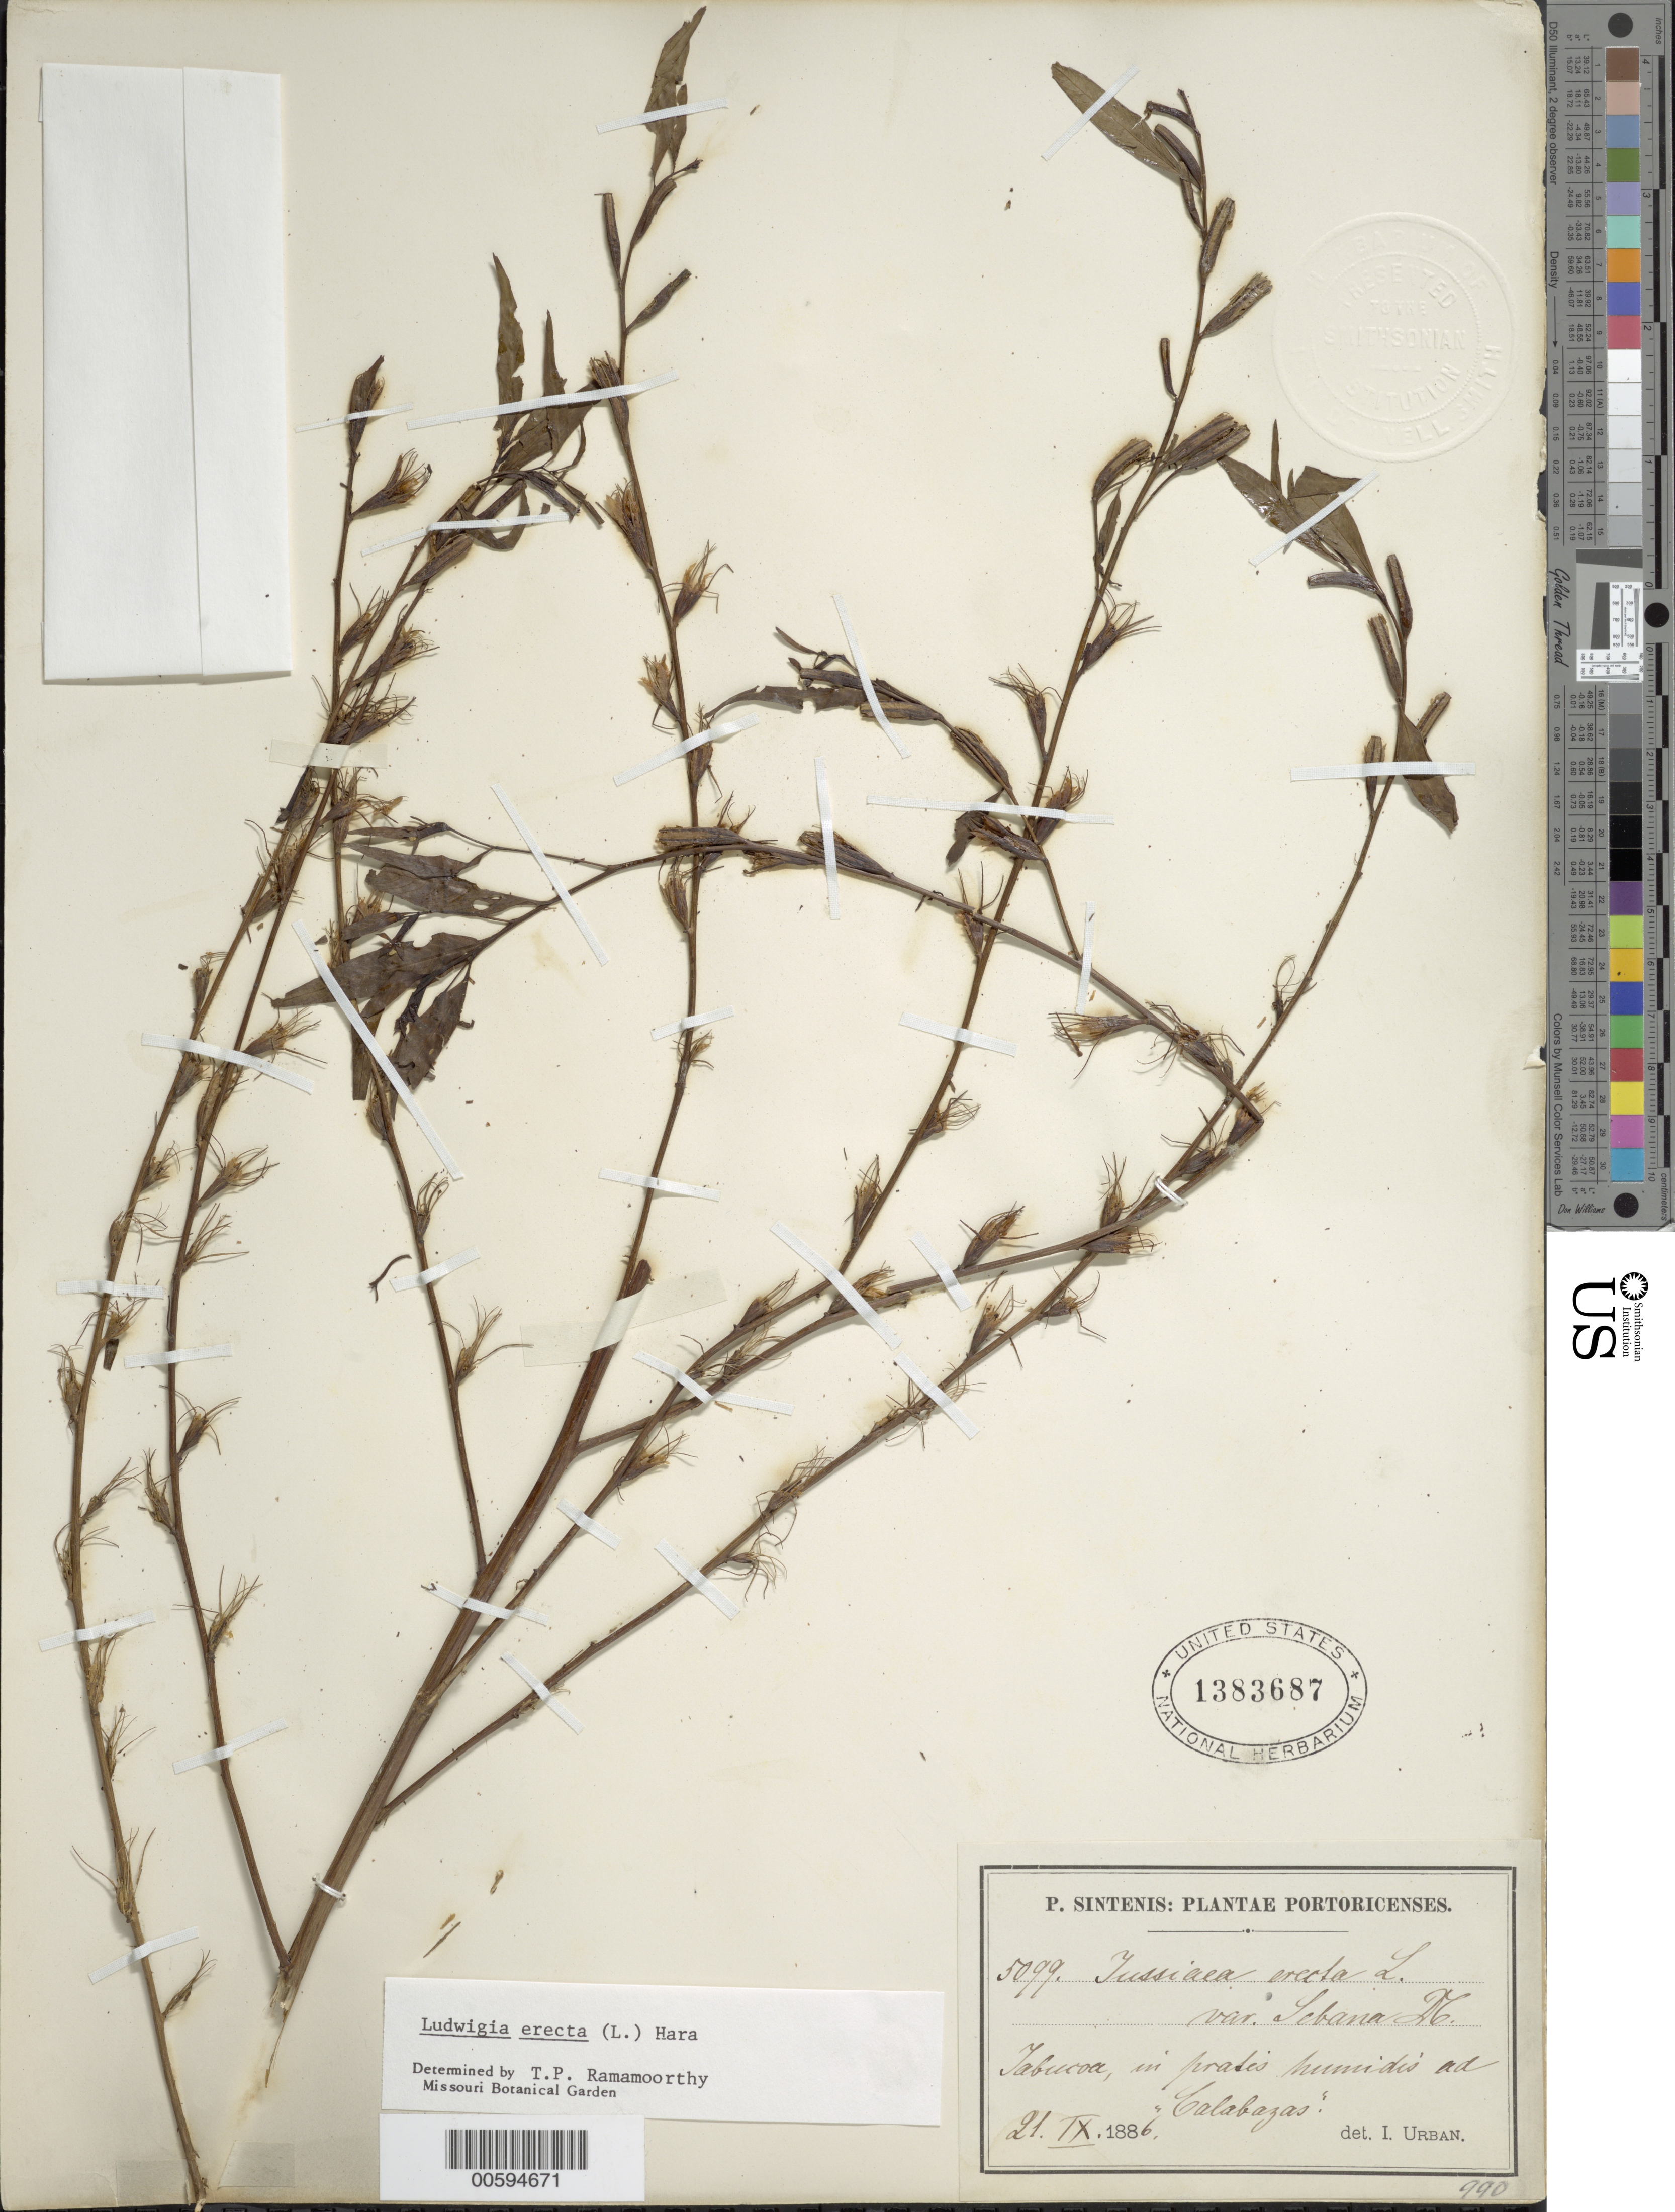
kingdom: Plantae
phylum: Tracheophyta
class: Magnoliopsida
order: Myrtales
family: Onagraceae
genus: Ludwigia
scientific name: Ludwigia erecta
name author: (L.) H. Hara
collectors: P. Sintenis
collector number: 5099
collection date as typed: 21 Sep 1886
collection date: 1886-09-21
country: Puerto Rico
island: Greater Antilles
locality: Yabucoa, in pratis humidis ad "Calabazas"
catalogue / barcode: US 1383687